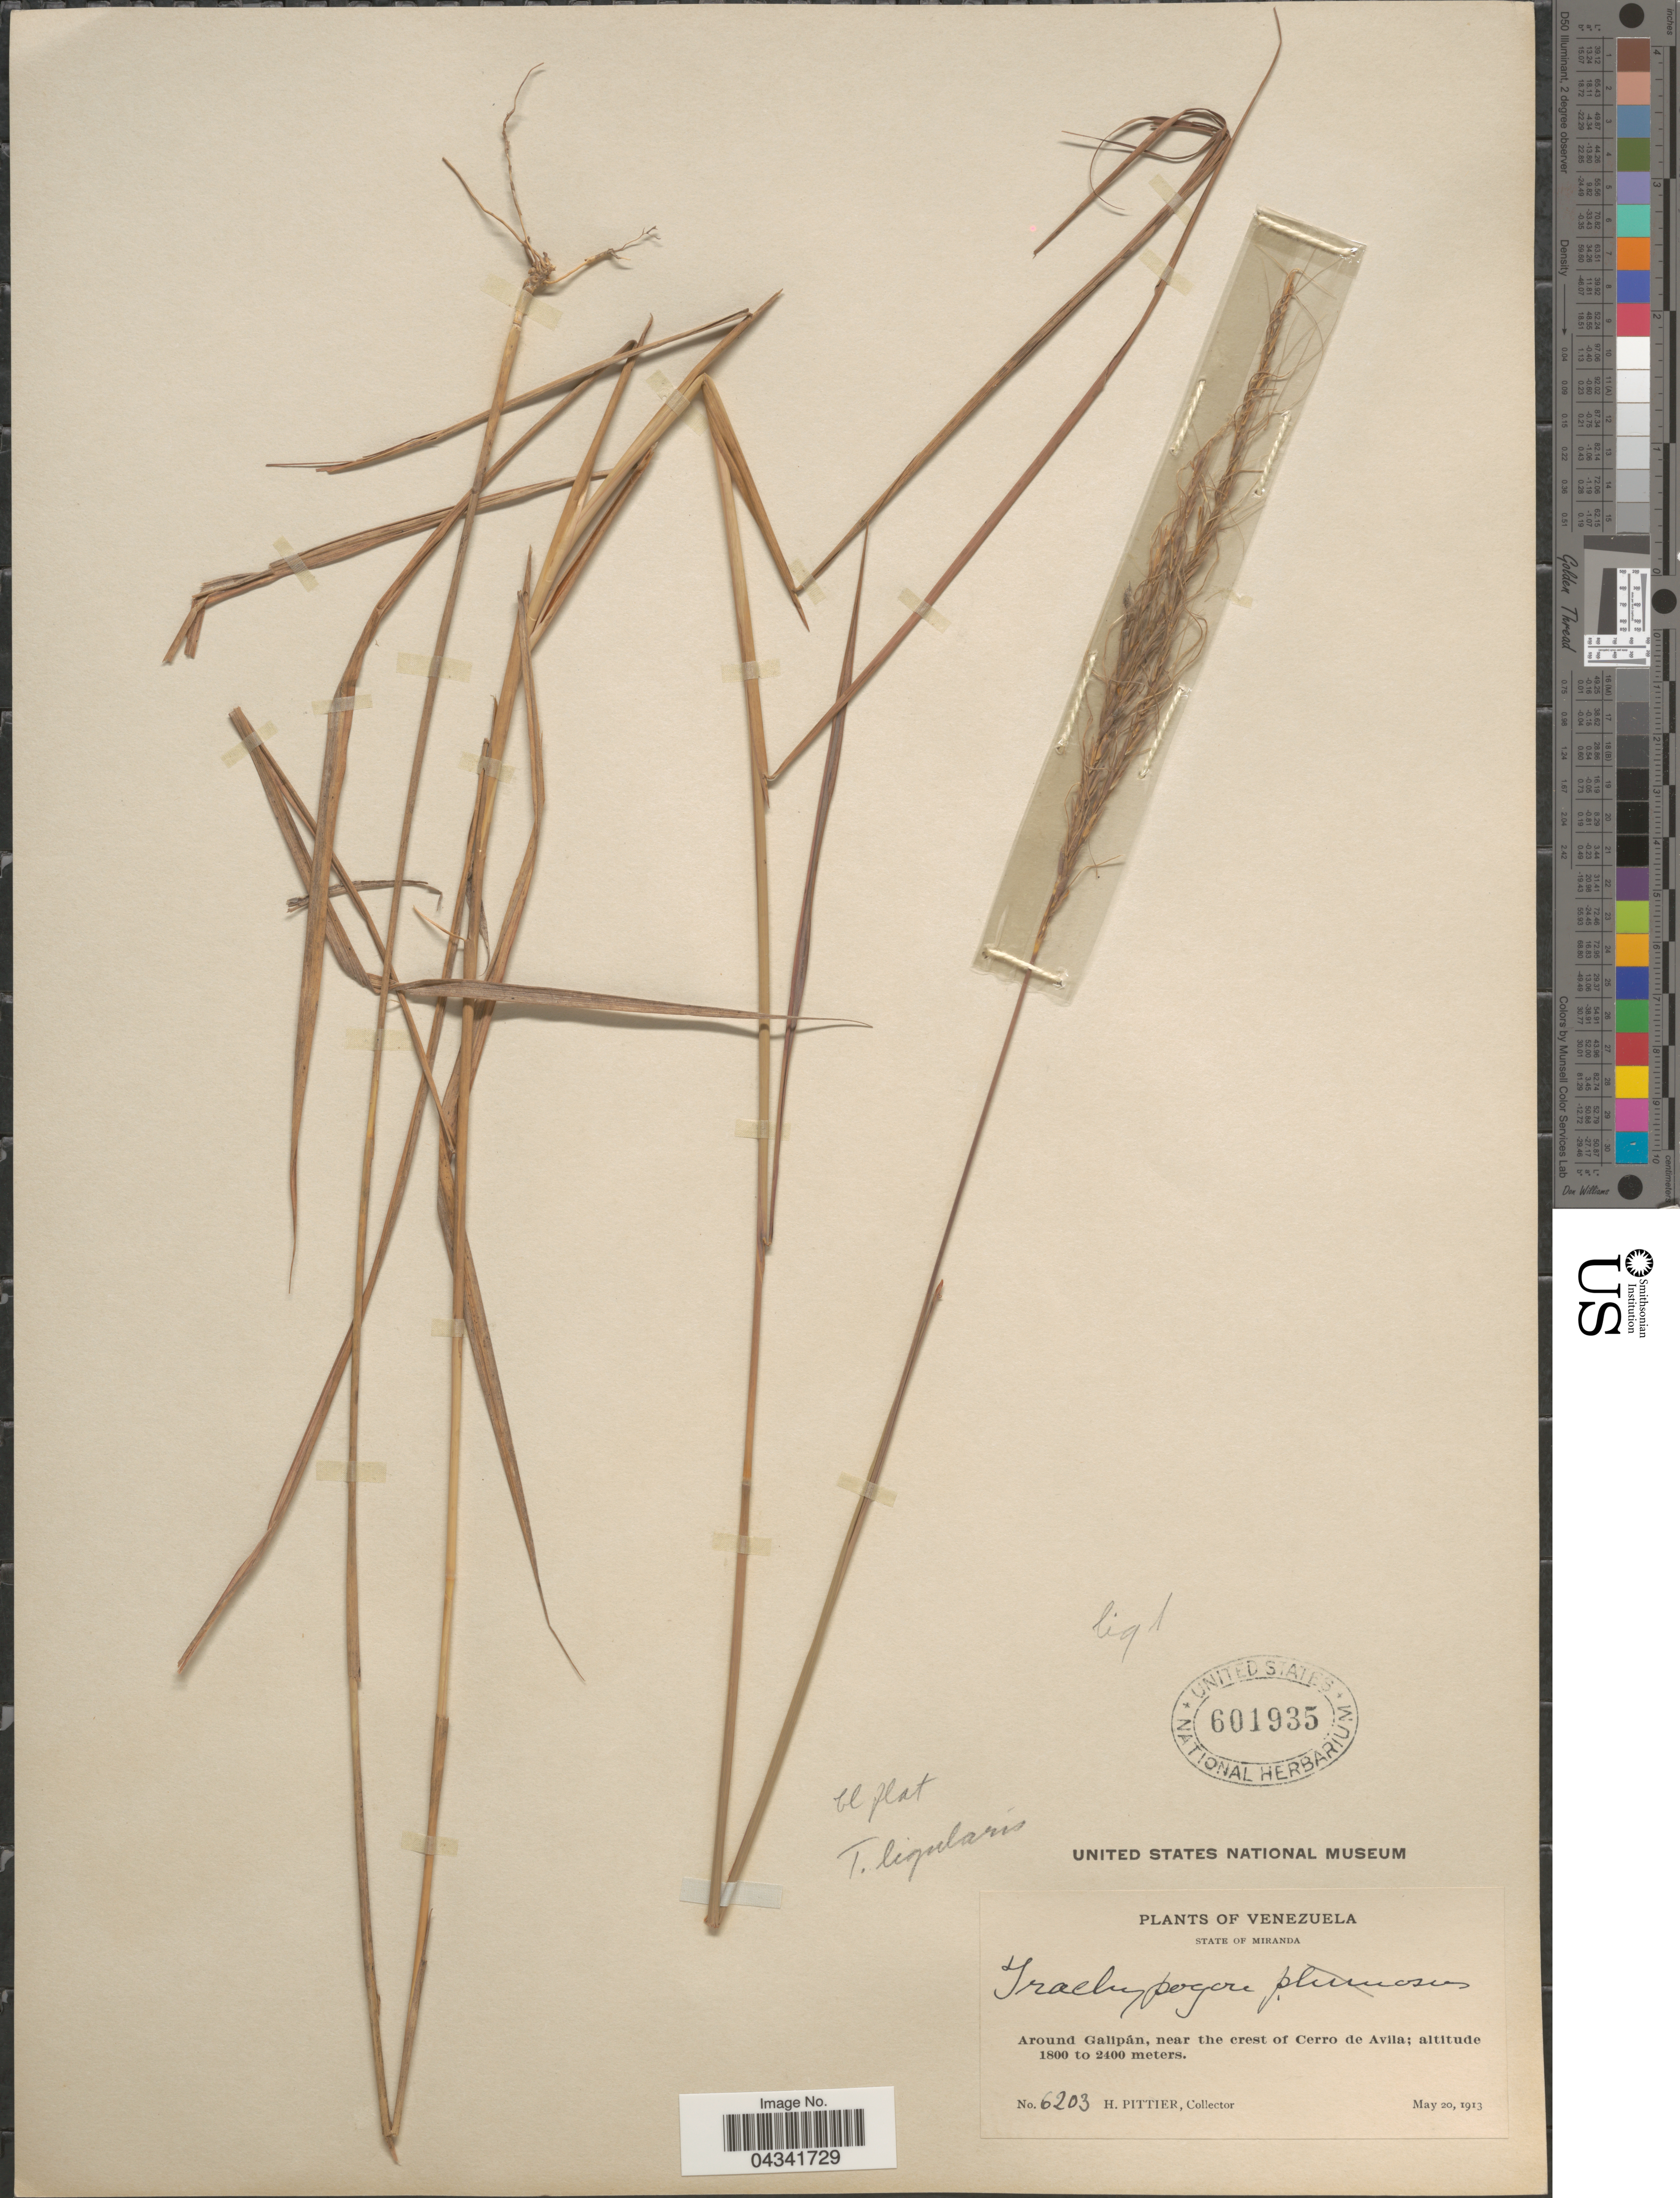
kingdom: Plantae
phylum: Tracheophyta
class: Liliopsida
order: Poales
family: Poaceae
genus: Trachypogon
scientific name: Trachypogon spicatus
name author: (L. f.) Kuntze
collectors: H. F. Pittier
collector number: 6203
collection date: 1913-05-20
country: Venezuela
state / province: Miranda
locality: Around Galipán, near the crest of Cerro de Avila.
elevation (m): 1800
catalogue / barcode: US 601935